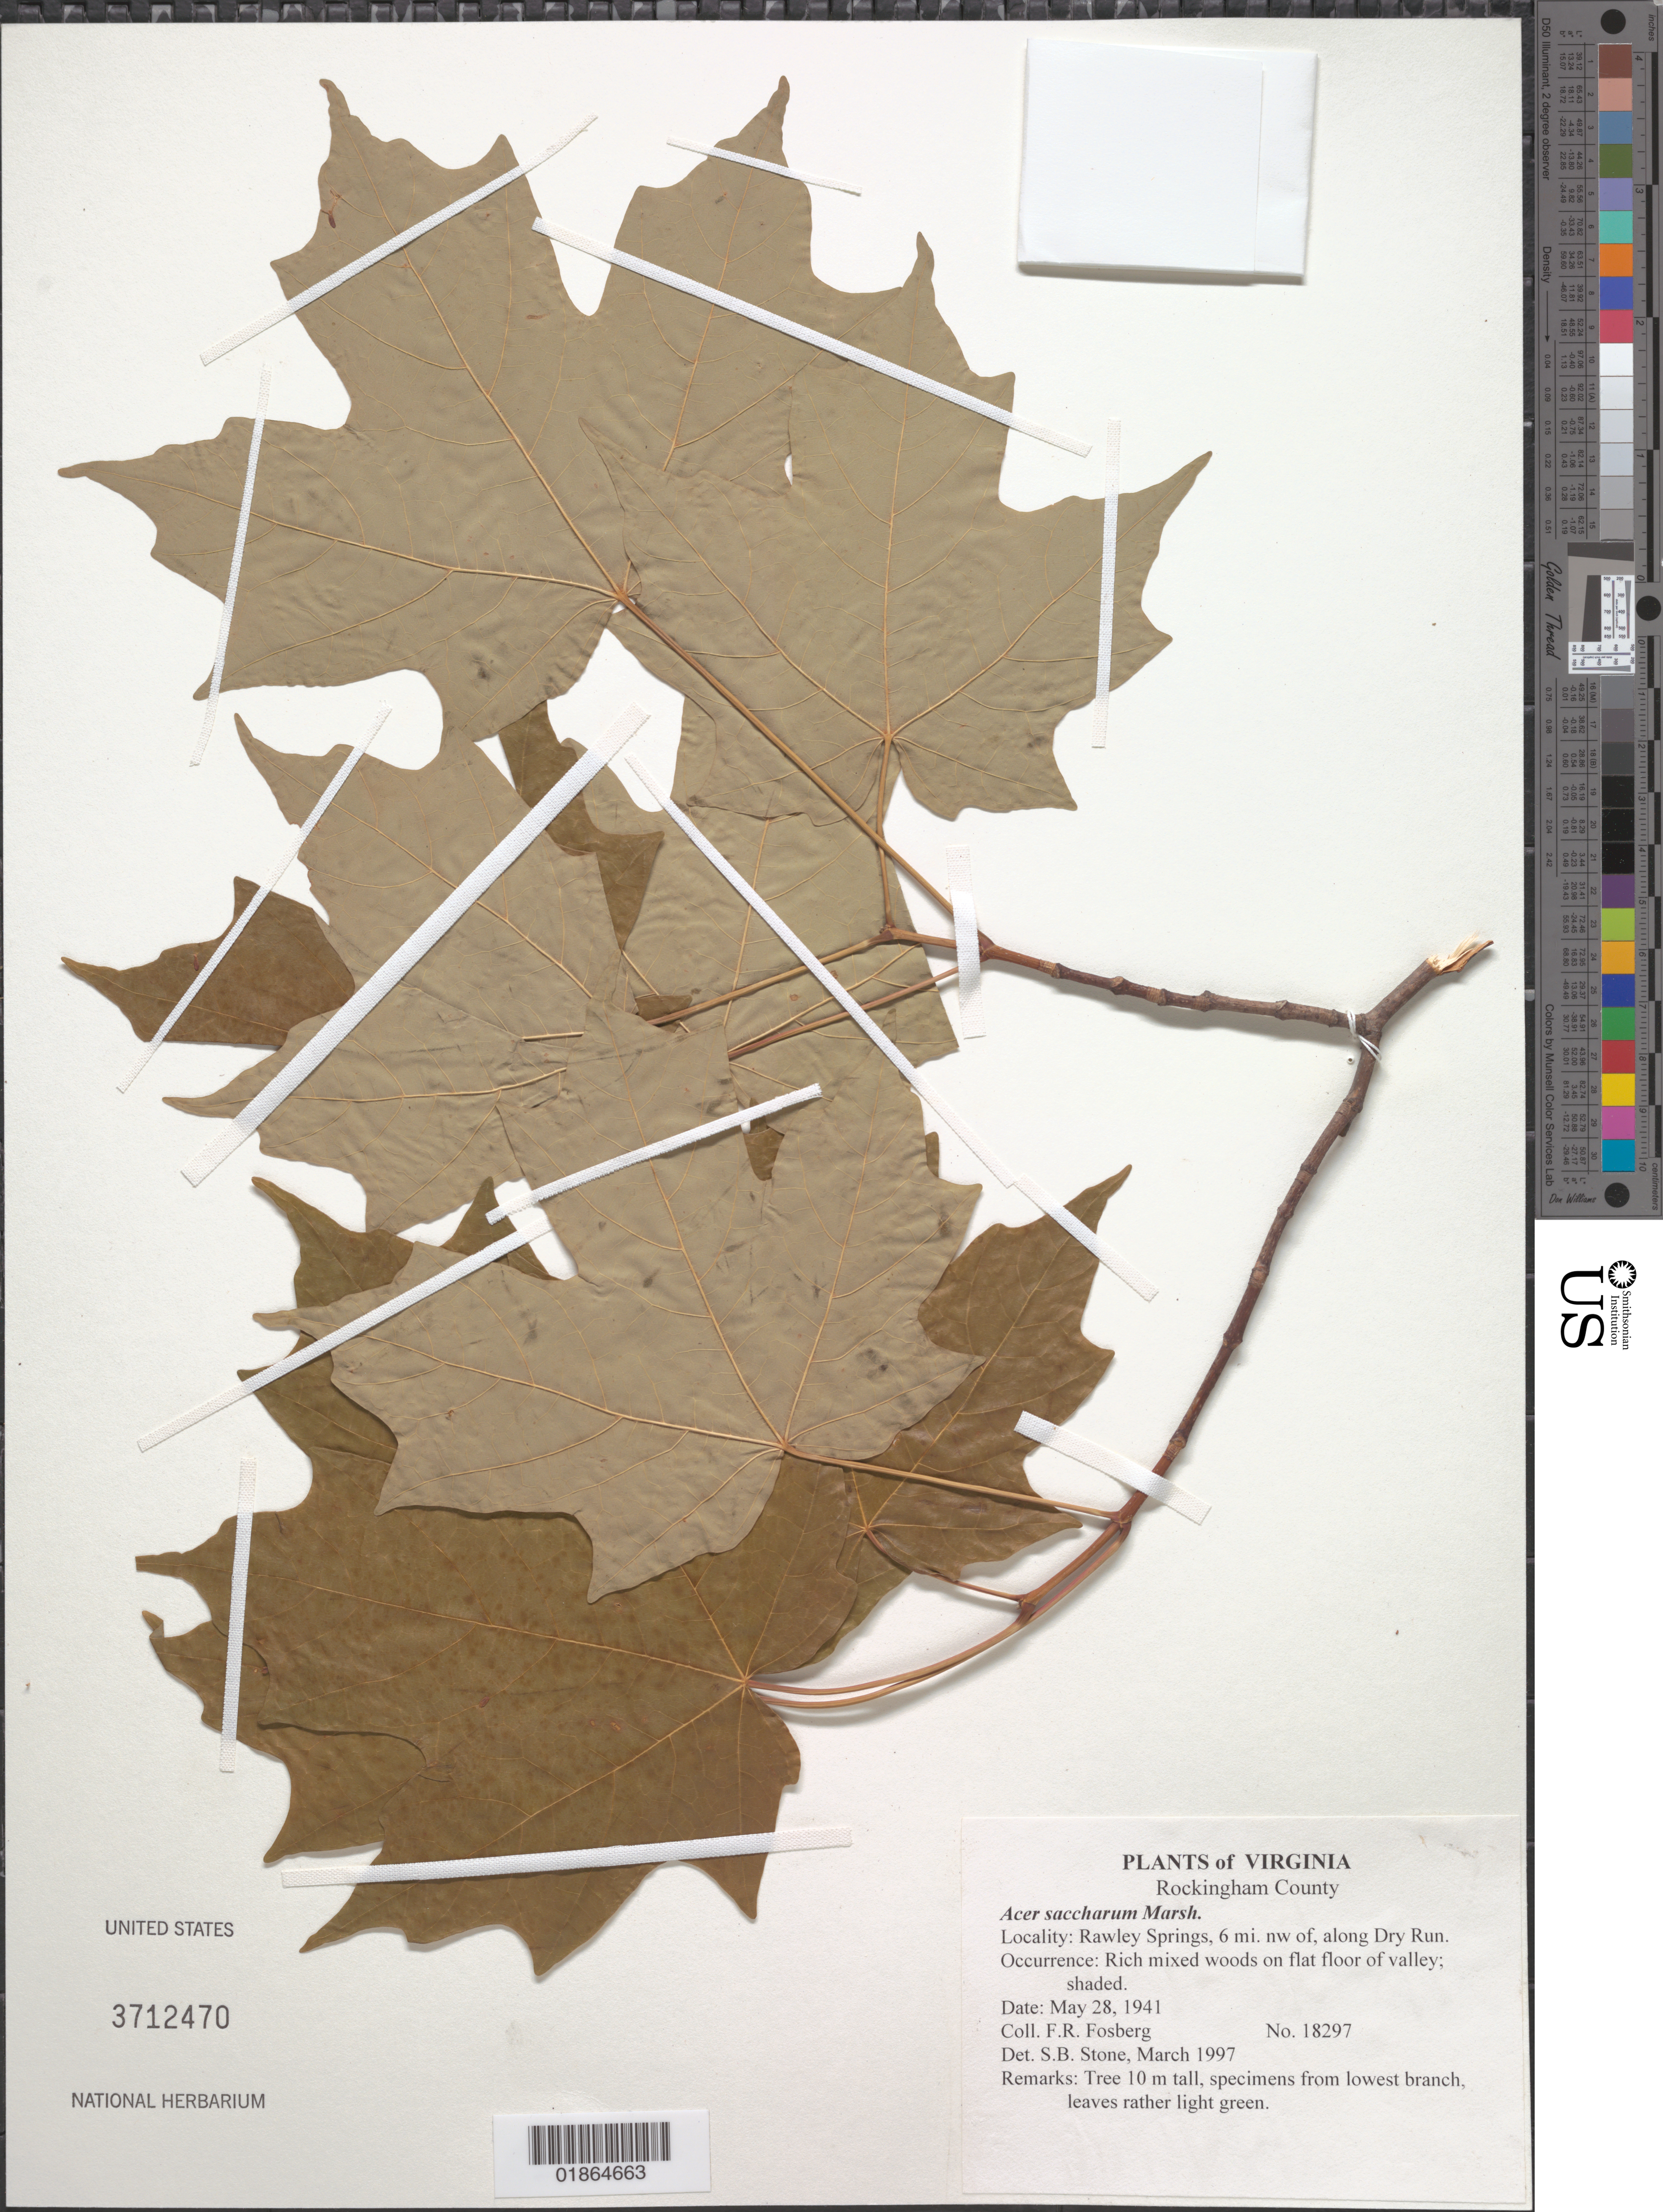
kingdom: Plantae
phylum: Tracheophyta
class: Magnoliopsida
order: Sapindales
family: Sapindaceae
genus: Acer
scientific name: Acer saccharum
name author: Marshall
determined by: Orli, Sylvia Stone, (BOT), Smithsonian Institution - National Museum of Natural History (UNITED STATES)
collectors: F. R. Fosberg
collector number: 18297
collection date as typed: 28 May 1941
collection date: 1941-05-28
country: United States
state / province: Virginia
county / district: Rockingham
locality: Rawley Springs, 6 mi. NW of, along Dry Run.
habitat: Rich mixed woods on flat floor of valley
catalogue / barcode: US 3712470